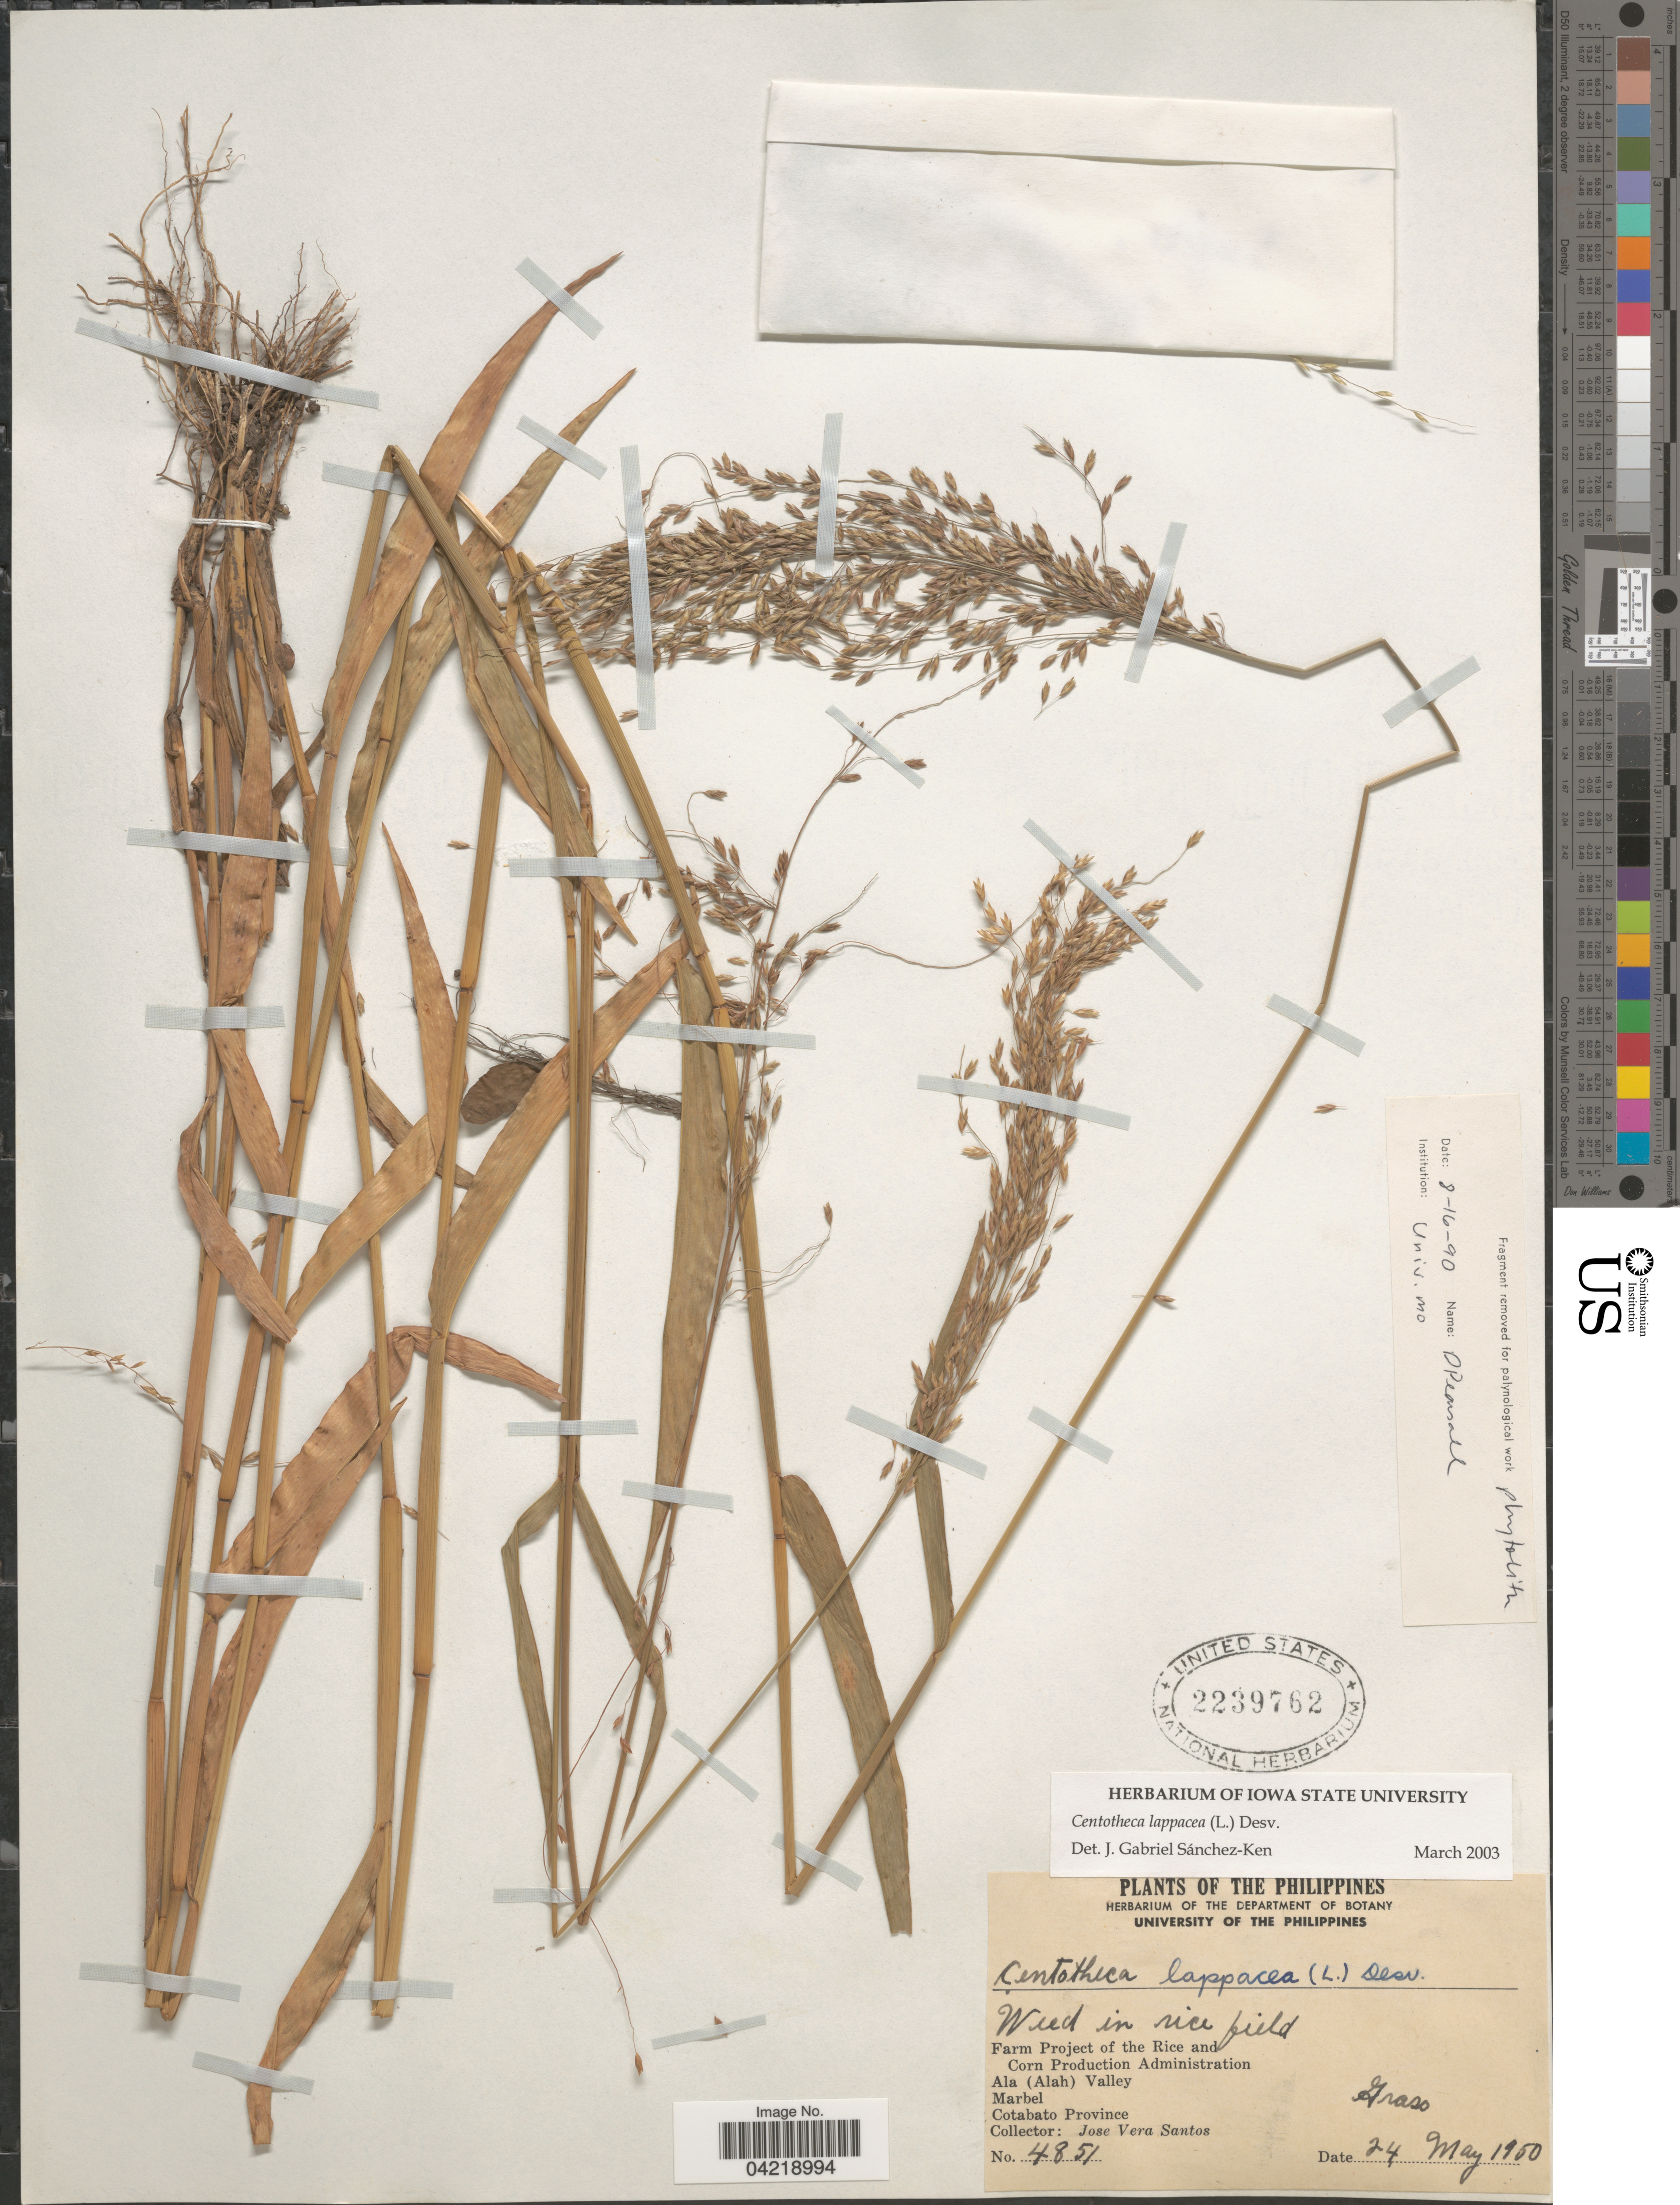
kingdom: Plantae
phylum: Tracheophyta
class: Liliopsida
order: Poales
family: Poaceae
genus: Centotheca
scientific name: Centotheca lappacea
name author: (L.) Desv.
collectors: J. Santos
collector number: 4851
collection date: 1950-05-24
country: Philippines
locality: Weed in rice field. Farm Project of the Rice and Corn Production Administration. Ala (Alah) Valley. Marbel. Cotabato Province.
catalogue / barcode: US 2239762